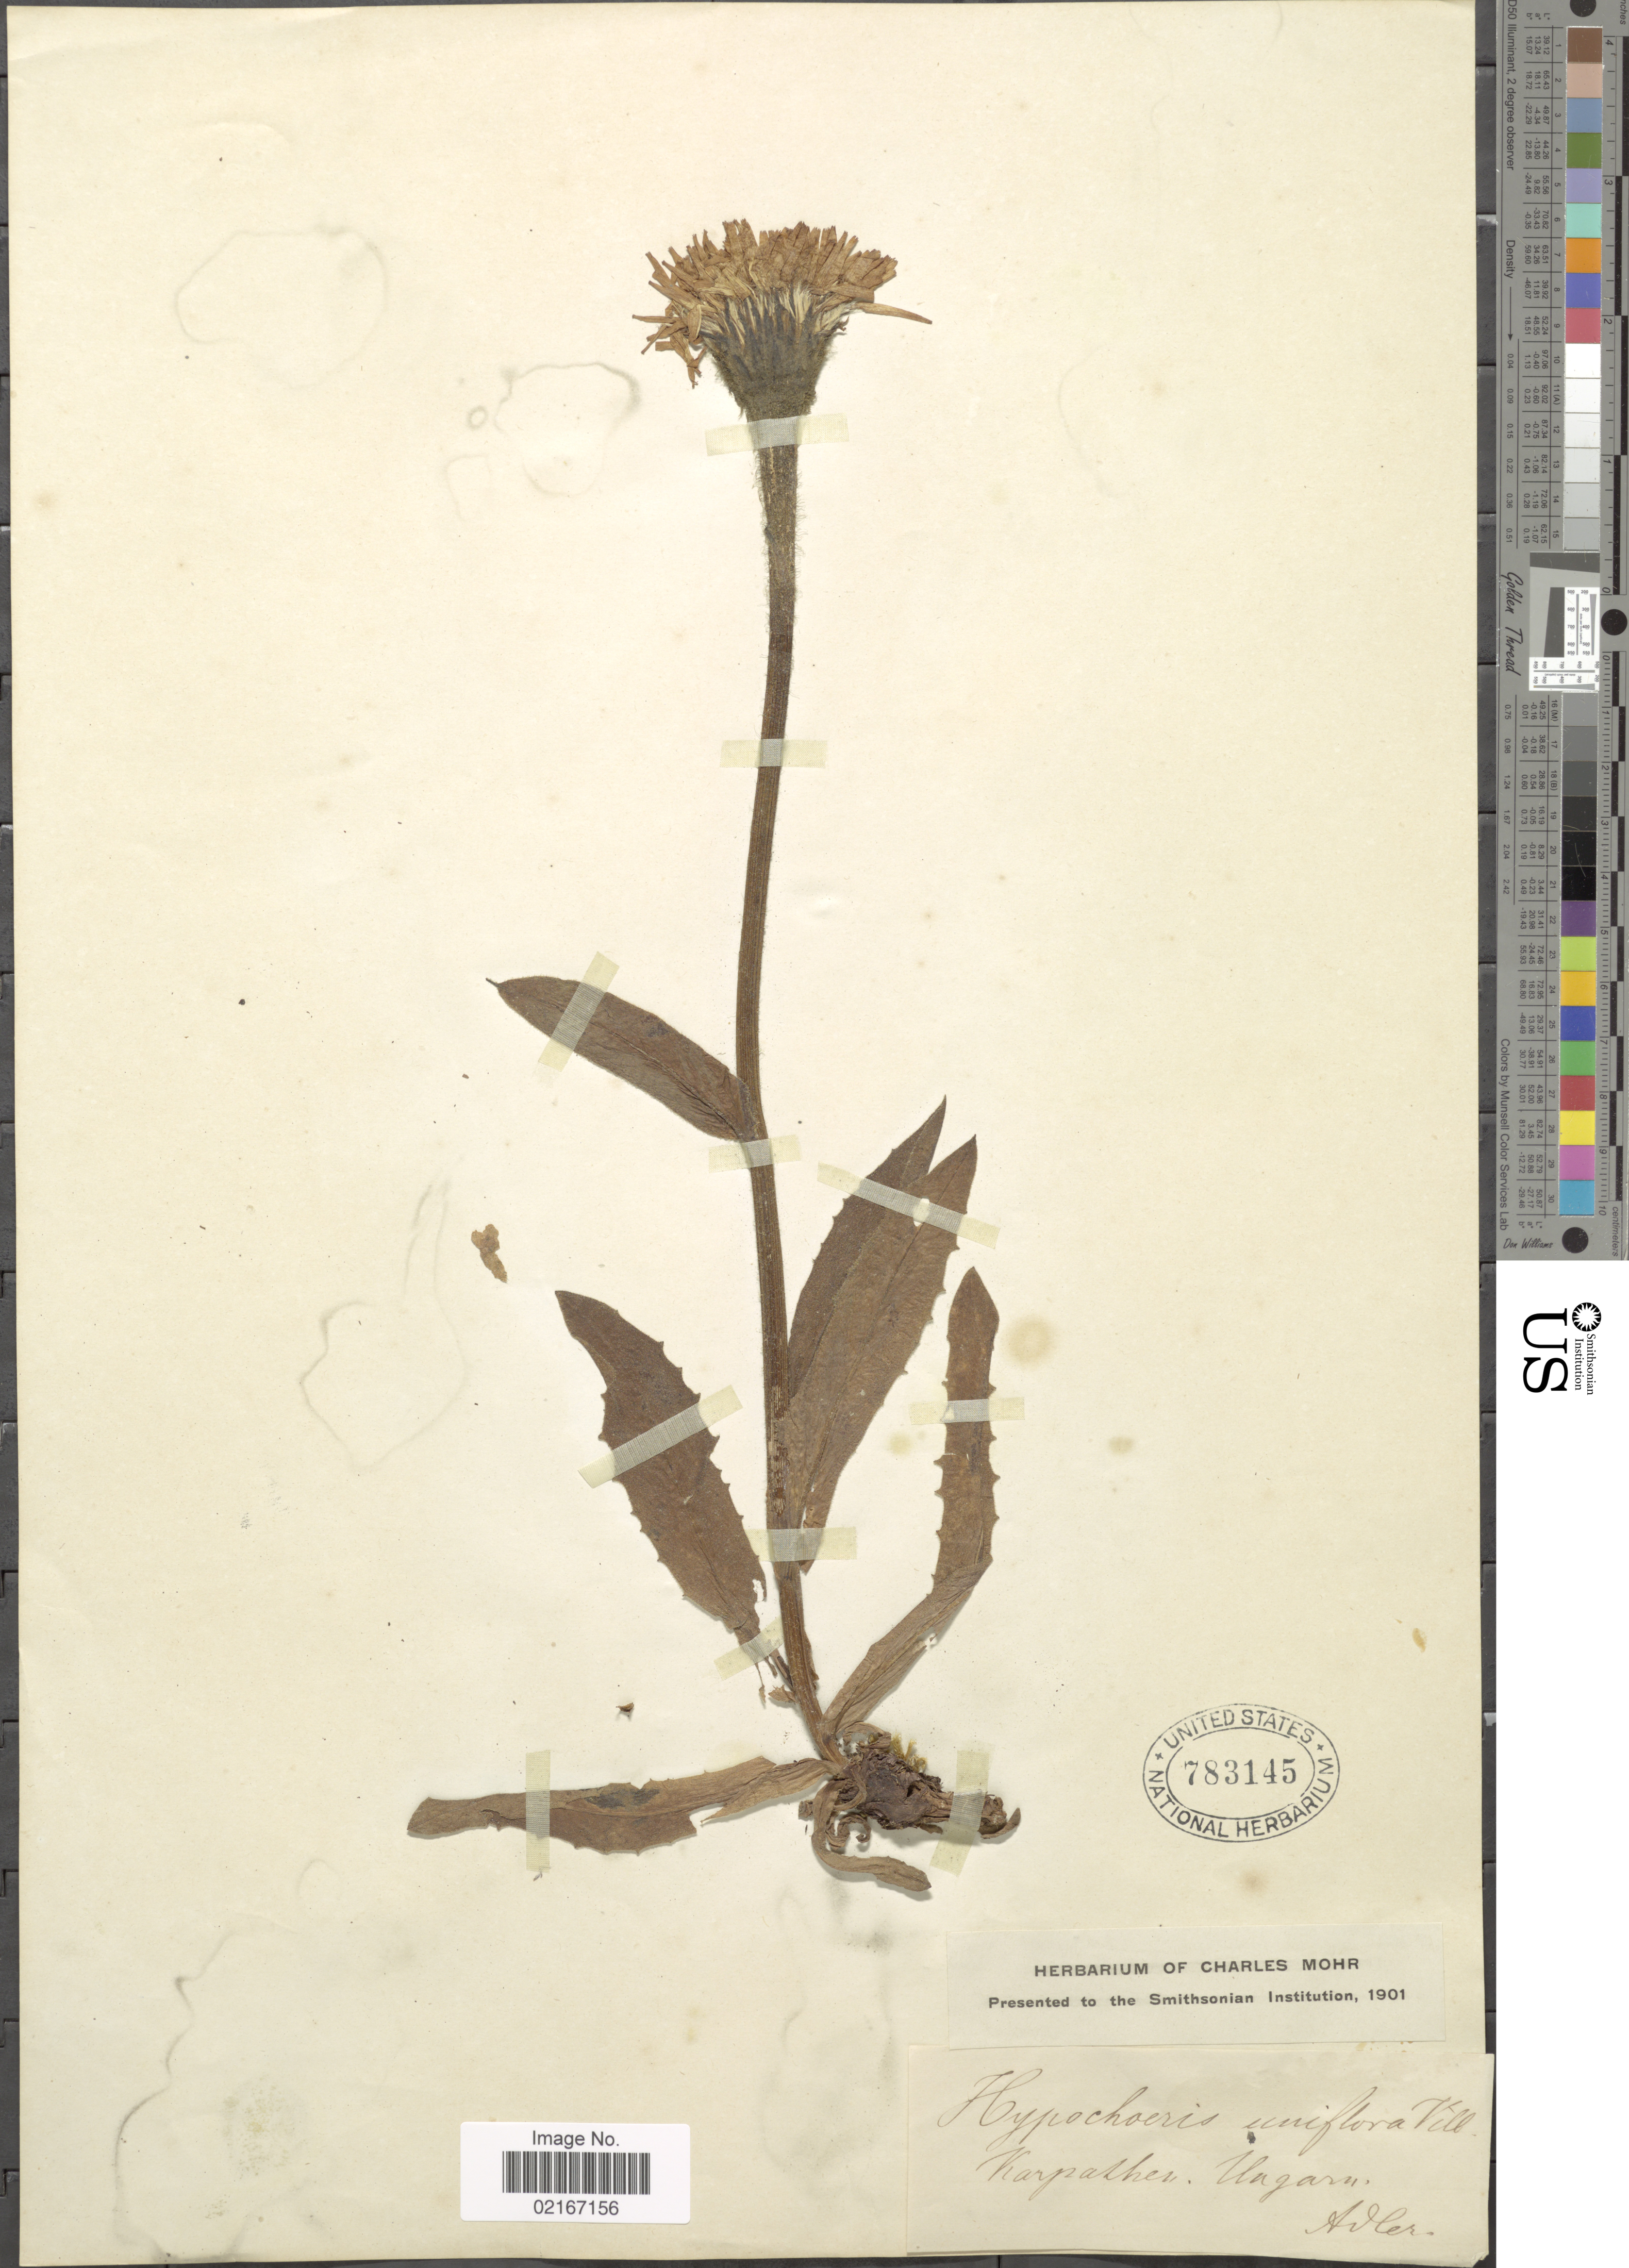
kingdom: Plantae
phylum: Tracheophyta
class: Magnoliopsida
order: Asterales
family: Asteraceae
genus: Hypochaeris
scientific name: Hypochaeris uniflora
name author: Vill.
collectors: Adler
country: Hungary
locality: Karpalhes, Ungarn [interpreted]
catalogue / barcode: US 783145